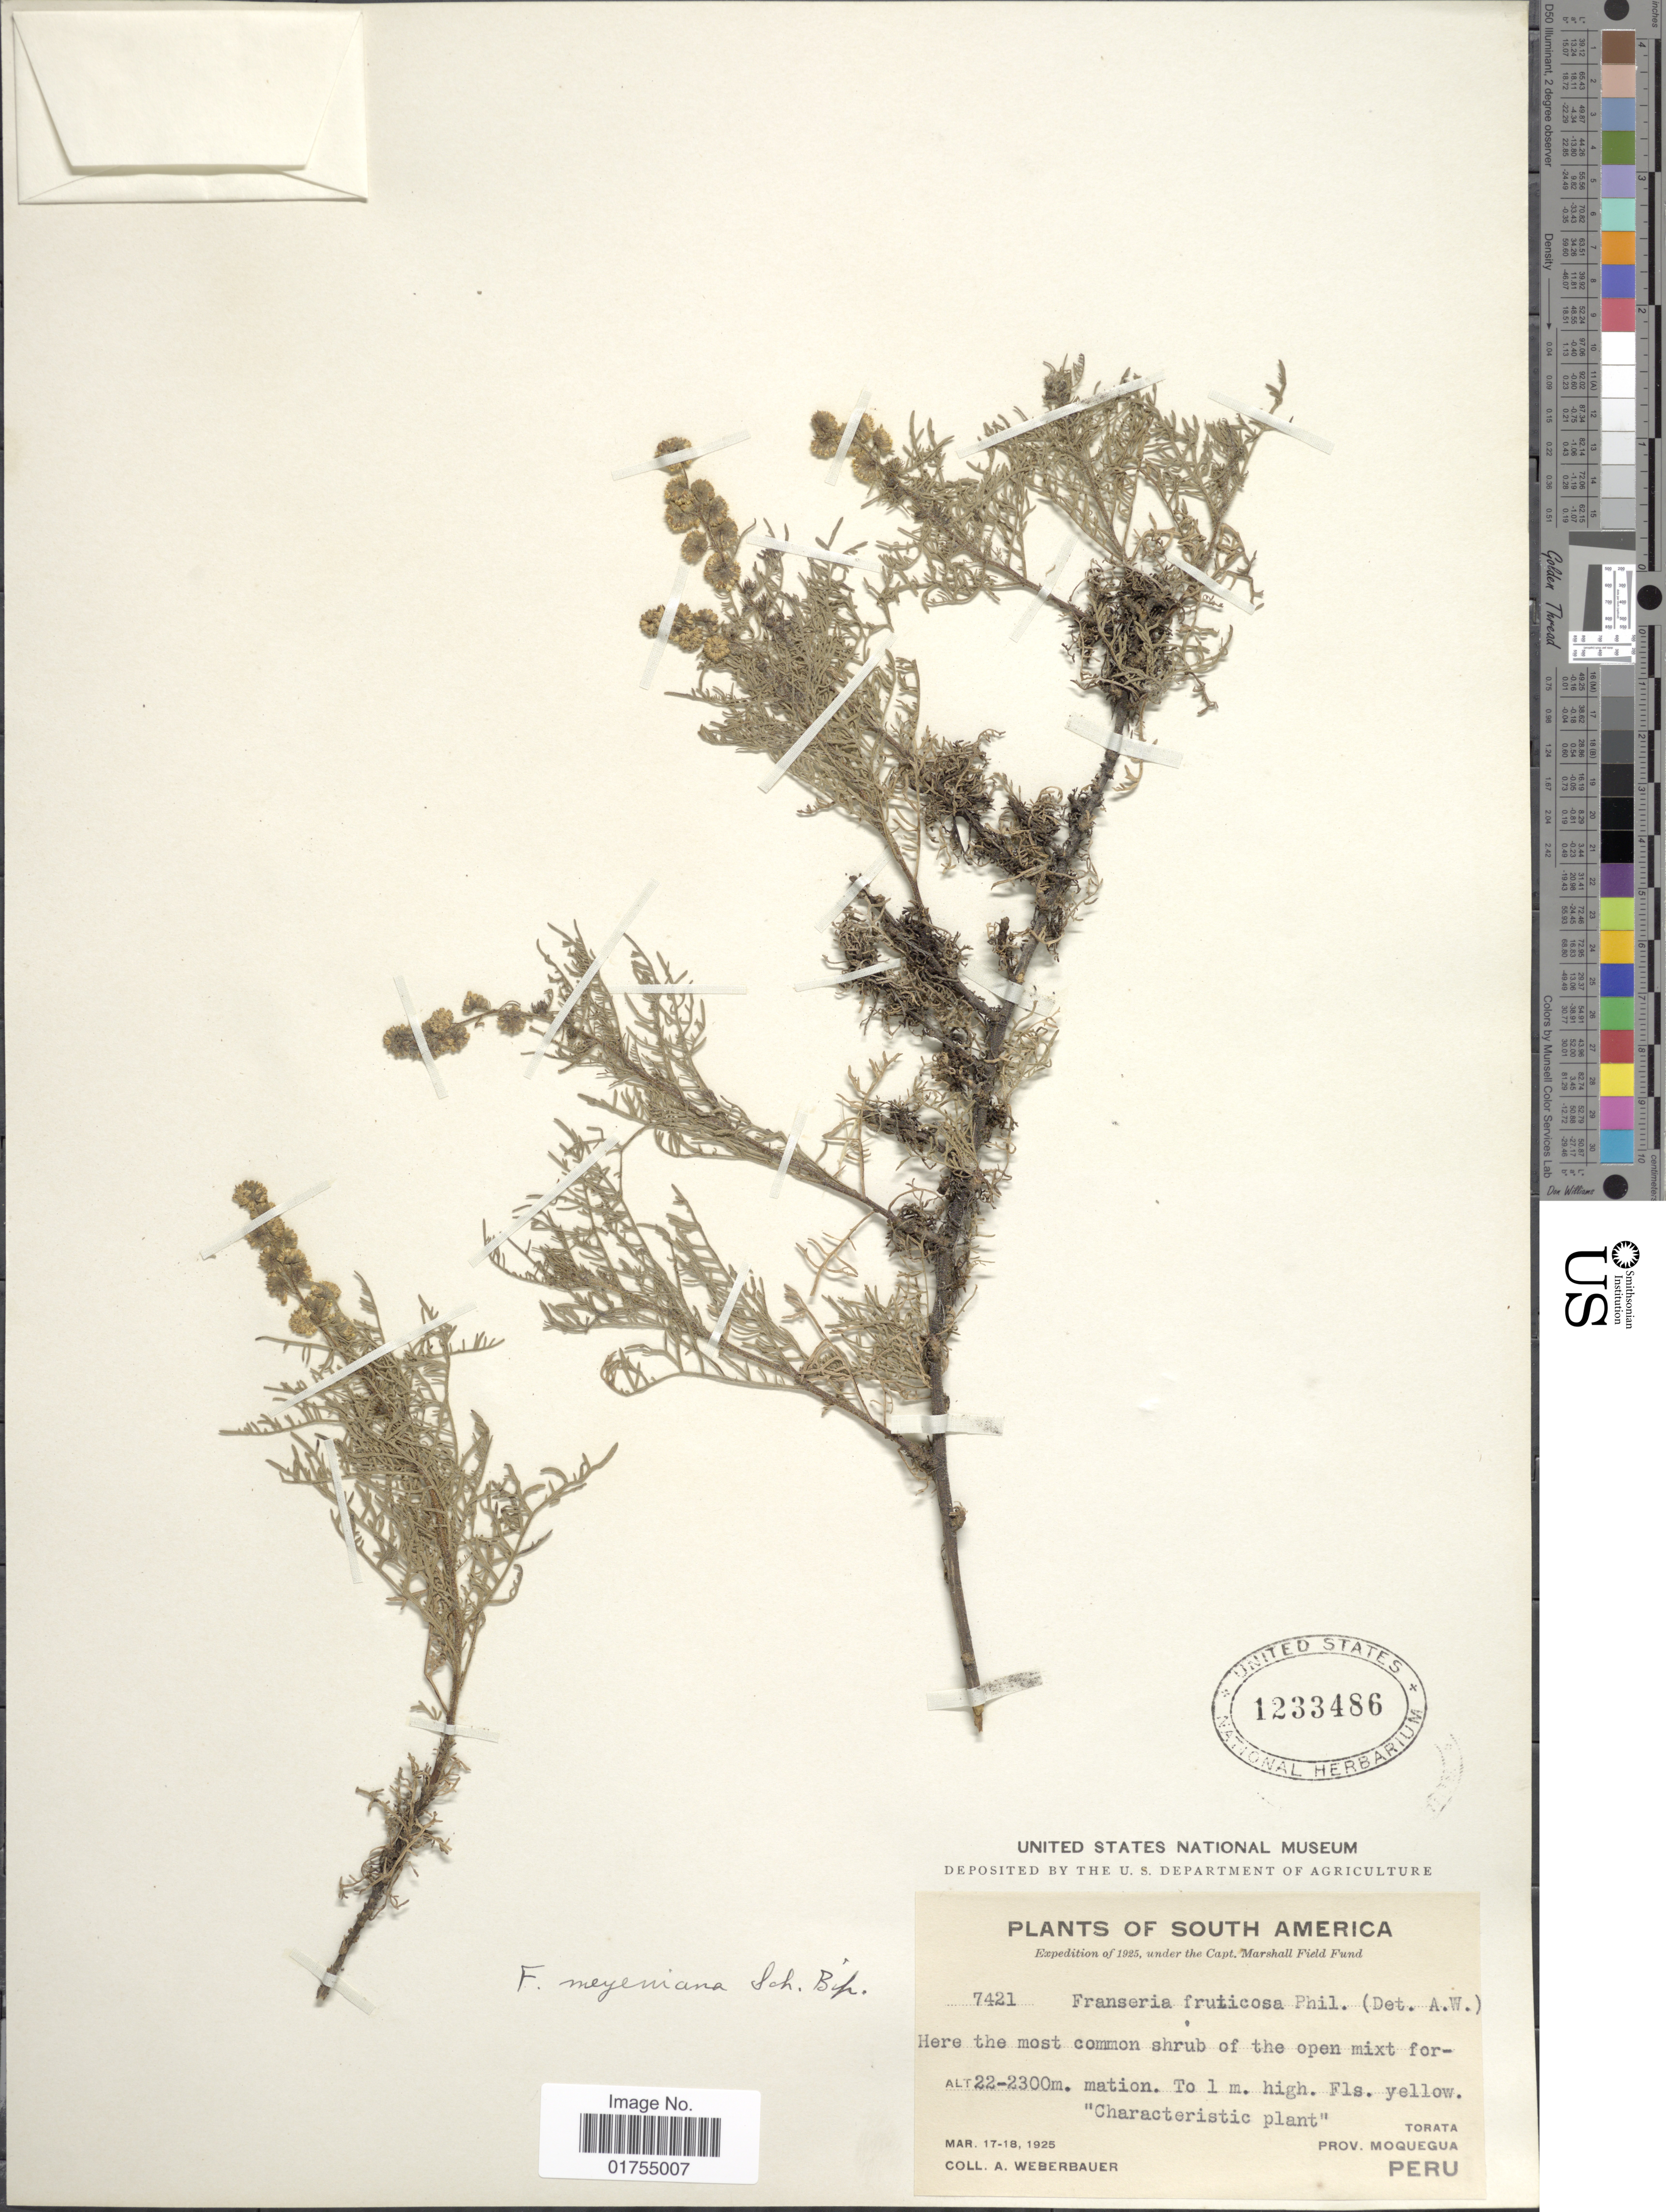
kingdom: Plantae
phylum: Tracheophyta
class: Magnoliopsida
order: Asterales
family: Asteraceae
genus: Franseria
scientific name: Franseria meyeniana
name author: Sch. Bip.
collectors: A. Weberbauer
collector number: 7421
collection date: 1925-03-17/1925-03-18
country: Peru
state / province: Moquegua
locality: Torata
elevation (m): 2200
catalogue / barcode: US 1233486